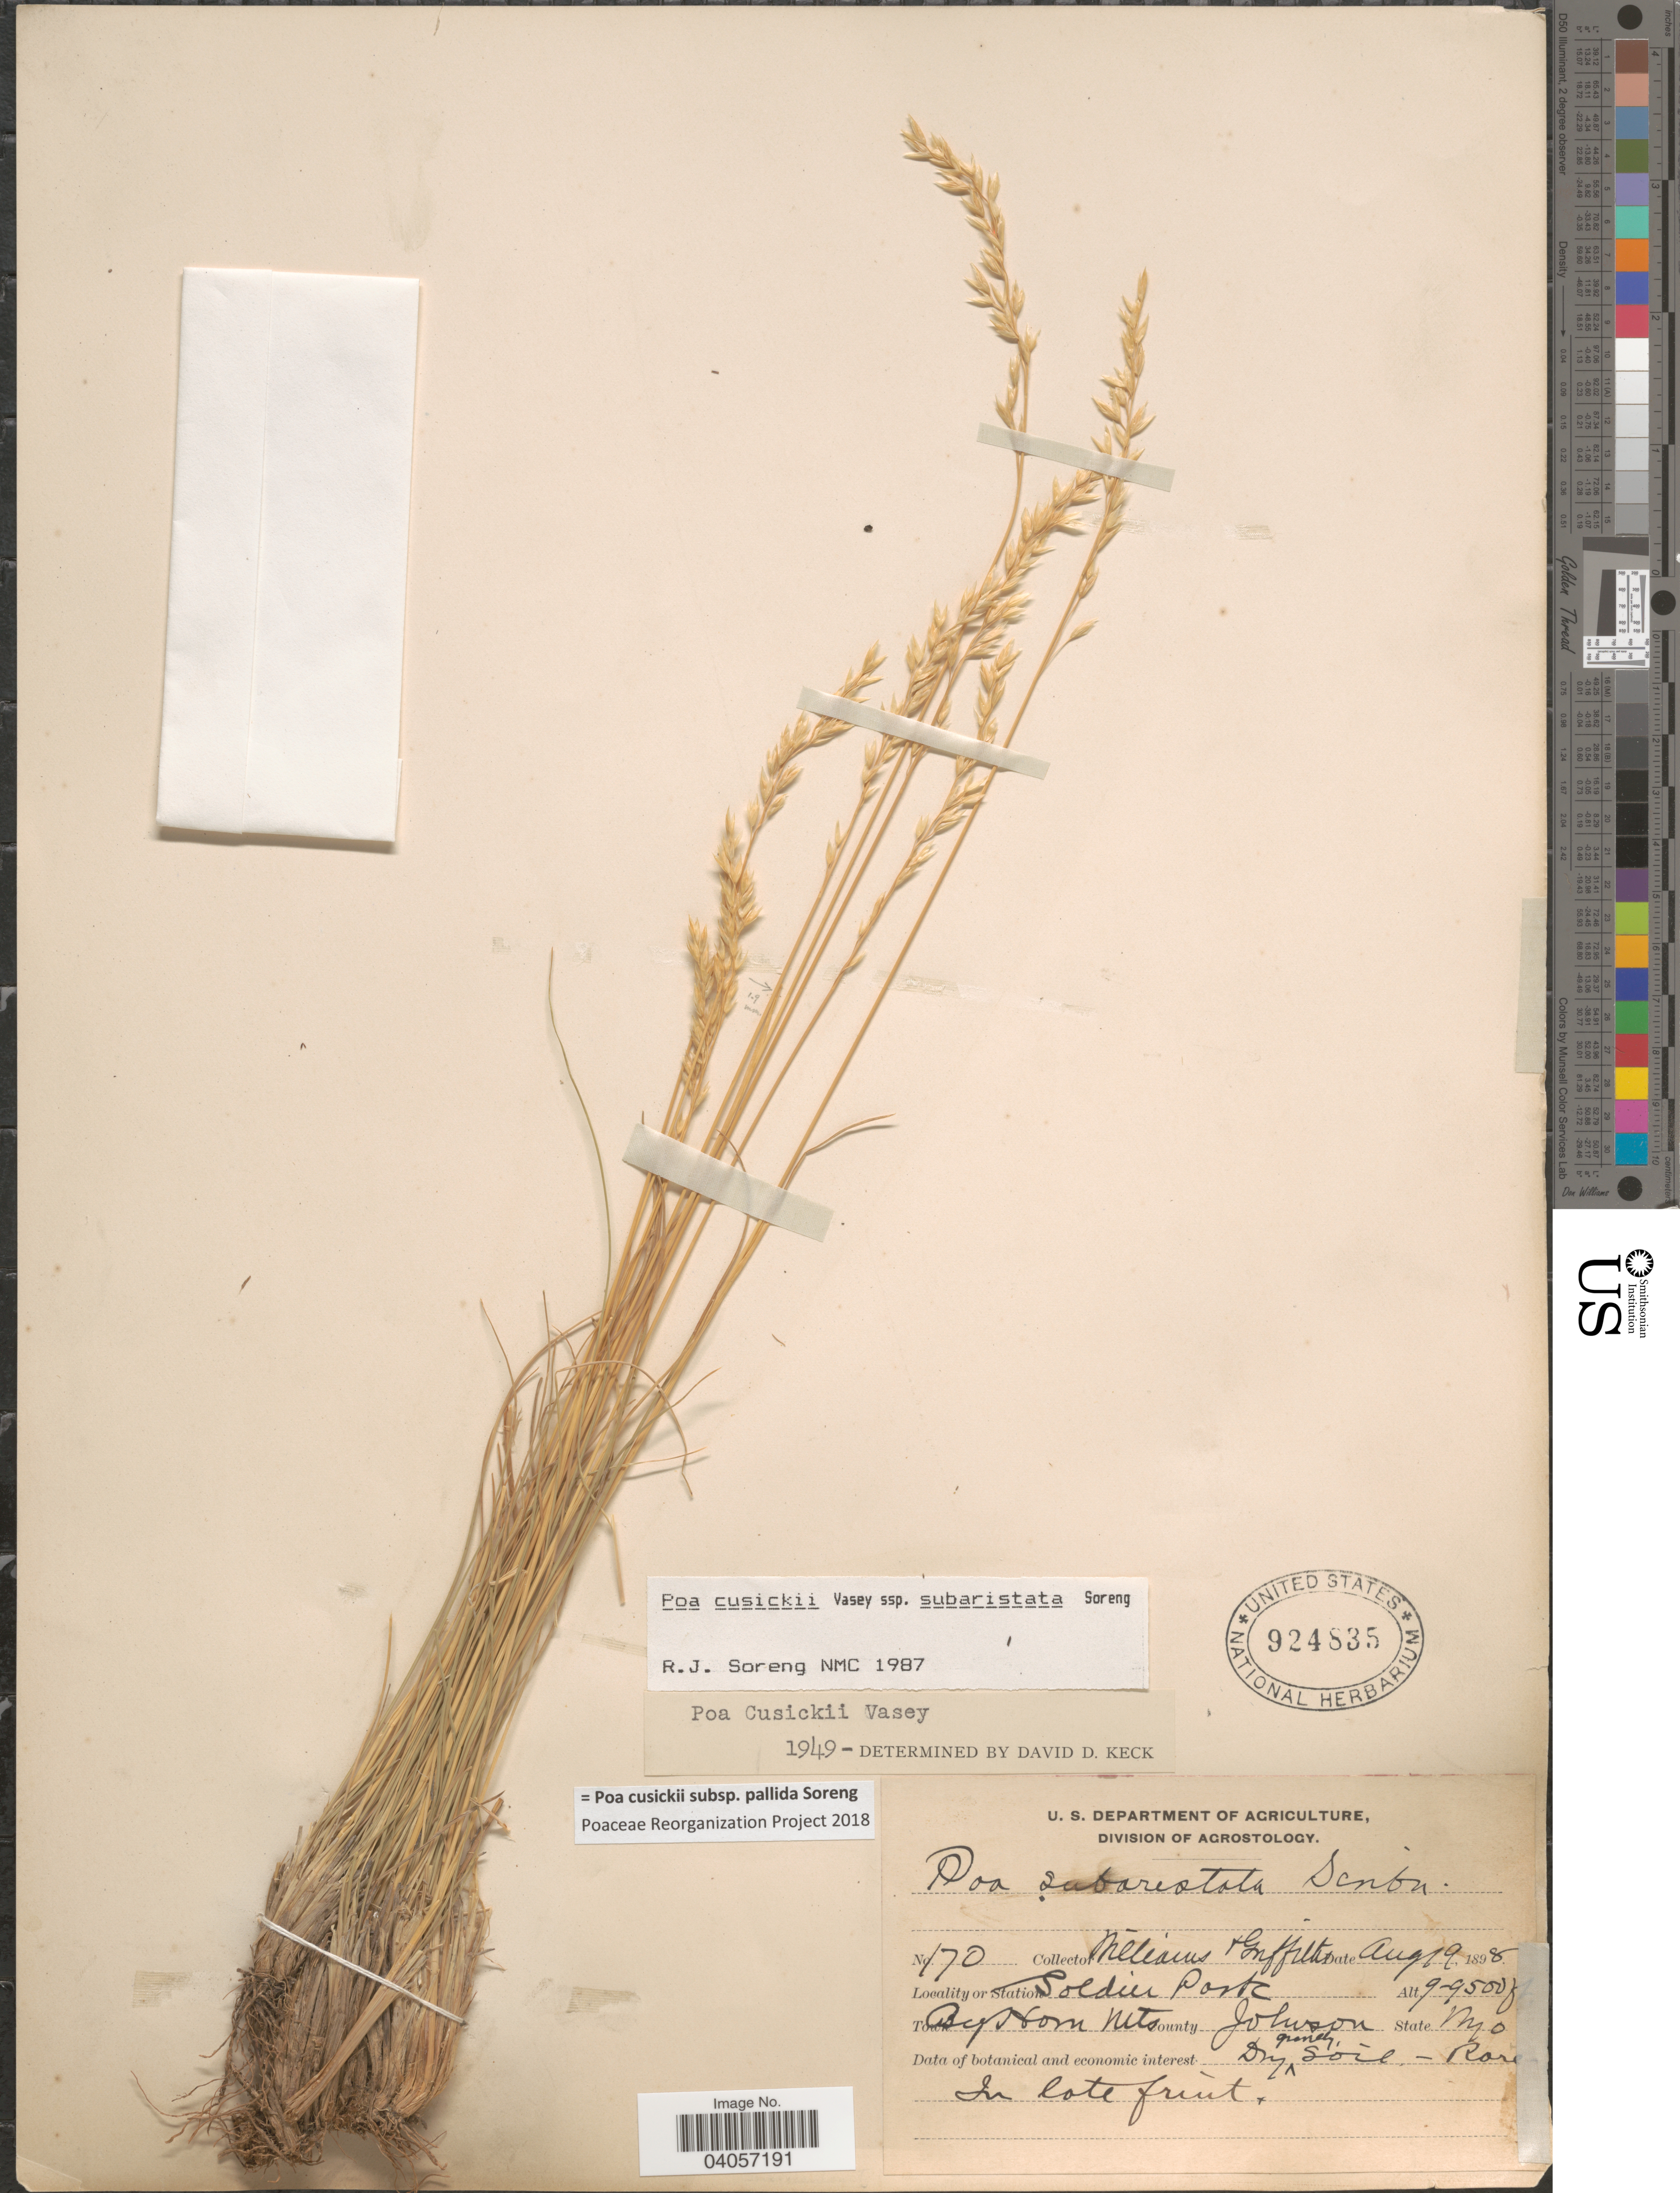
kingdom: Plantae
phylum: Tracheophyta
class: Liliopsida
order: Poales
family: Poaceae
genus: Poa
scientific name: Poa cusickii subsp. pallida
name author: Soreng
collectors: -- Williams & -- Griffiths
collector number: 170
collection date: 1898-08-19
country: United States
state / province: Wyoming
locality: Station Soldier Park. Town Big Horn Mts. County Johnson.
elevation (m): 2743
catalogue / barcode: US 924835